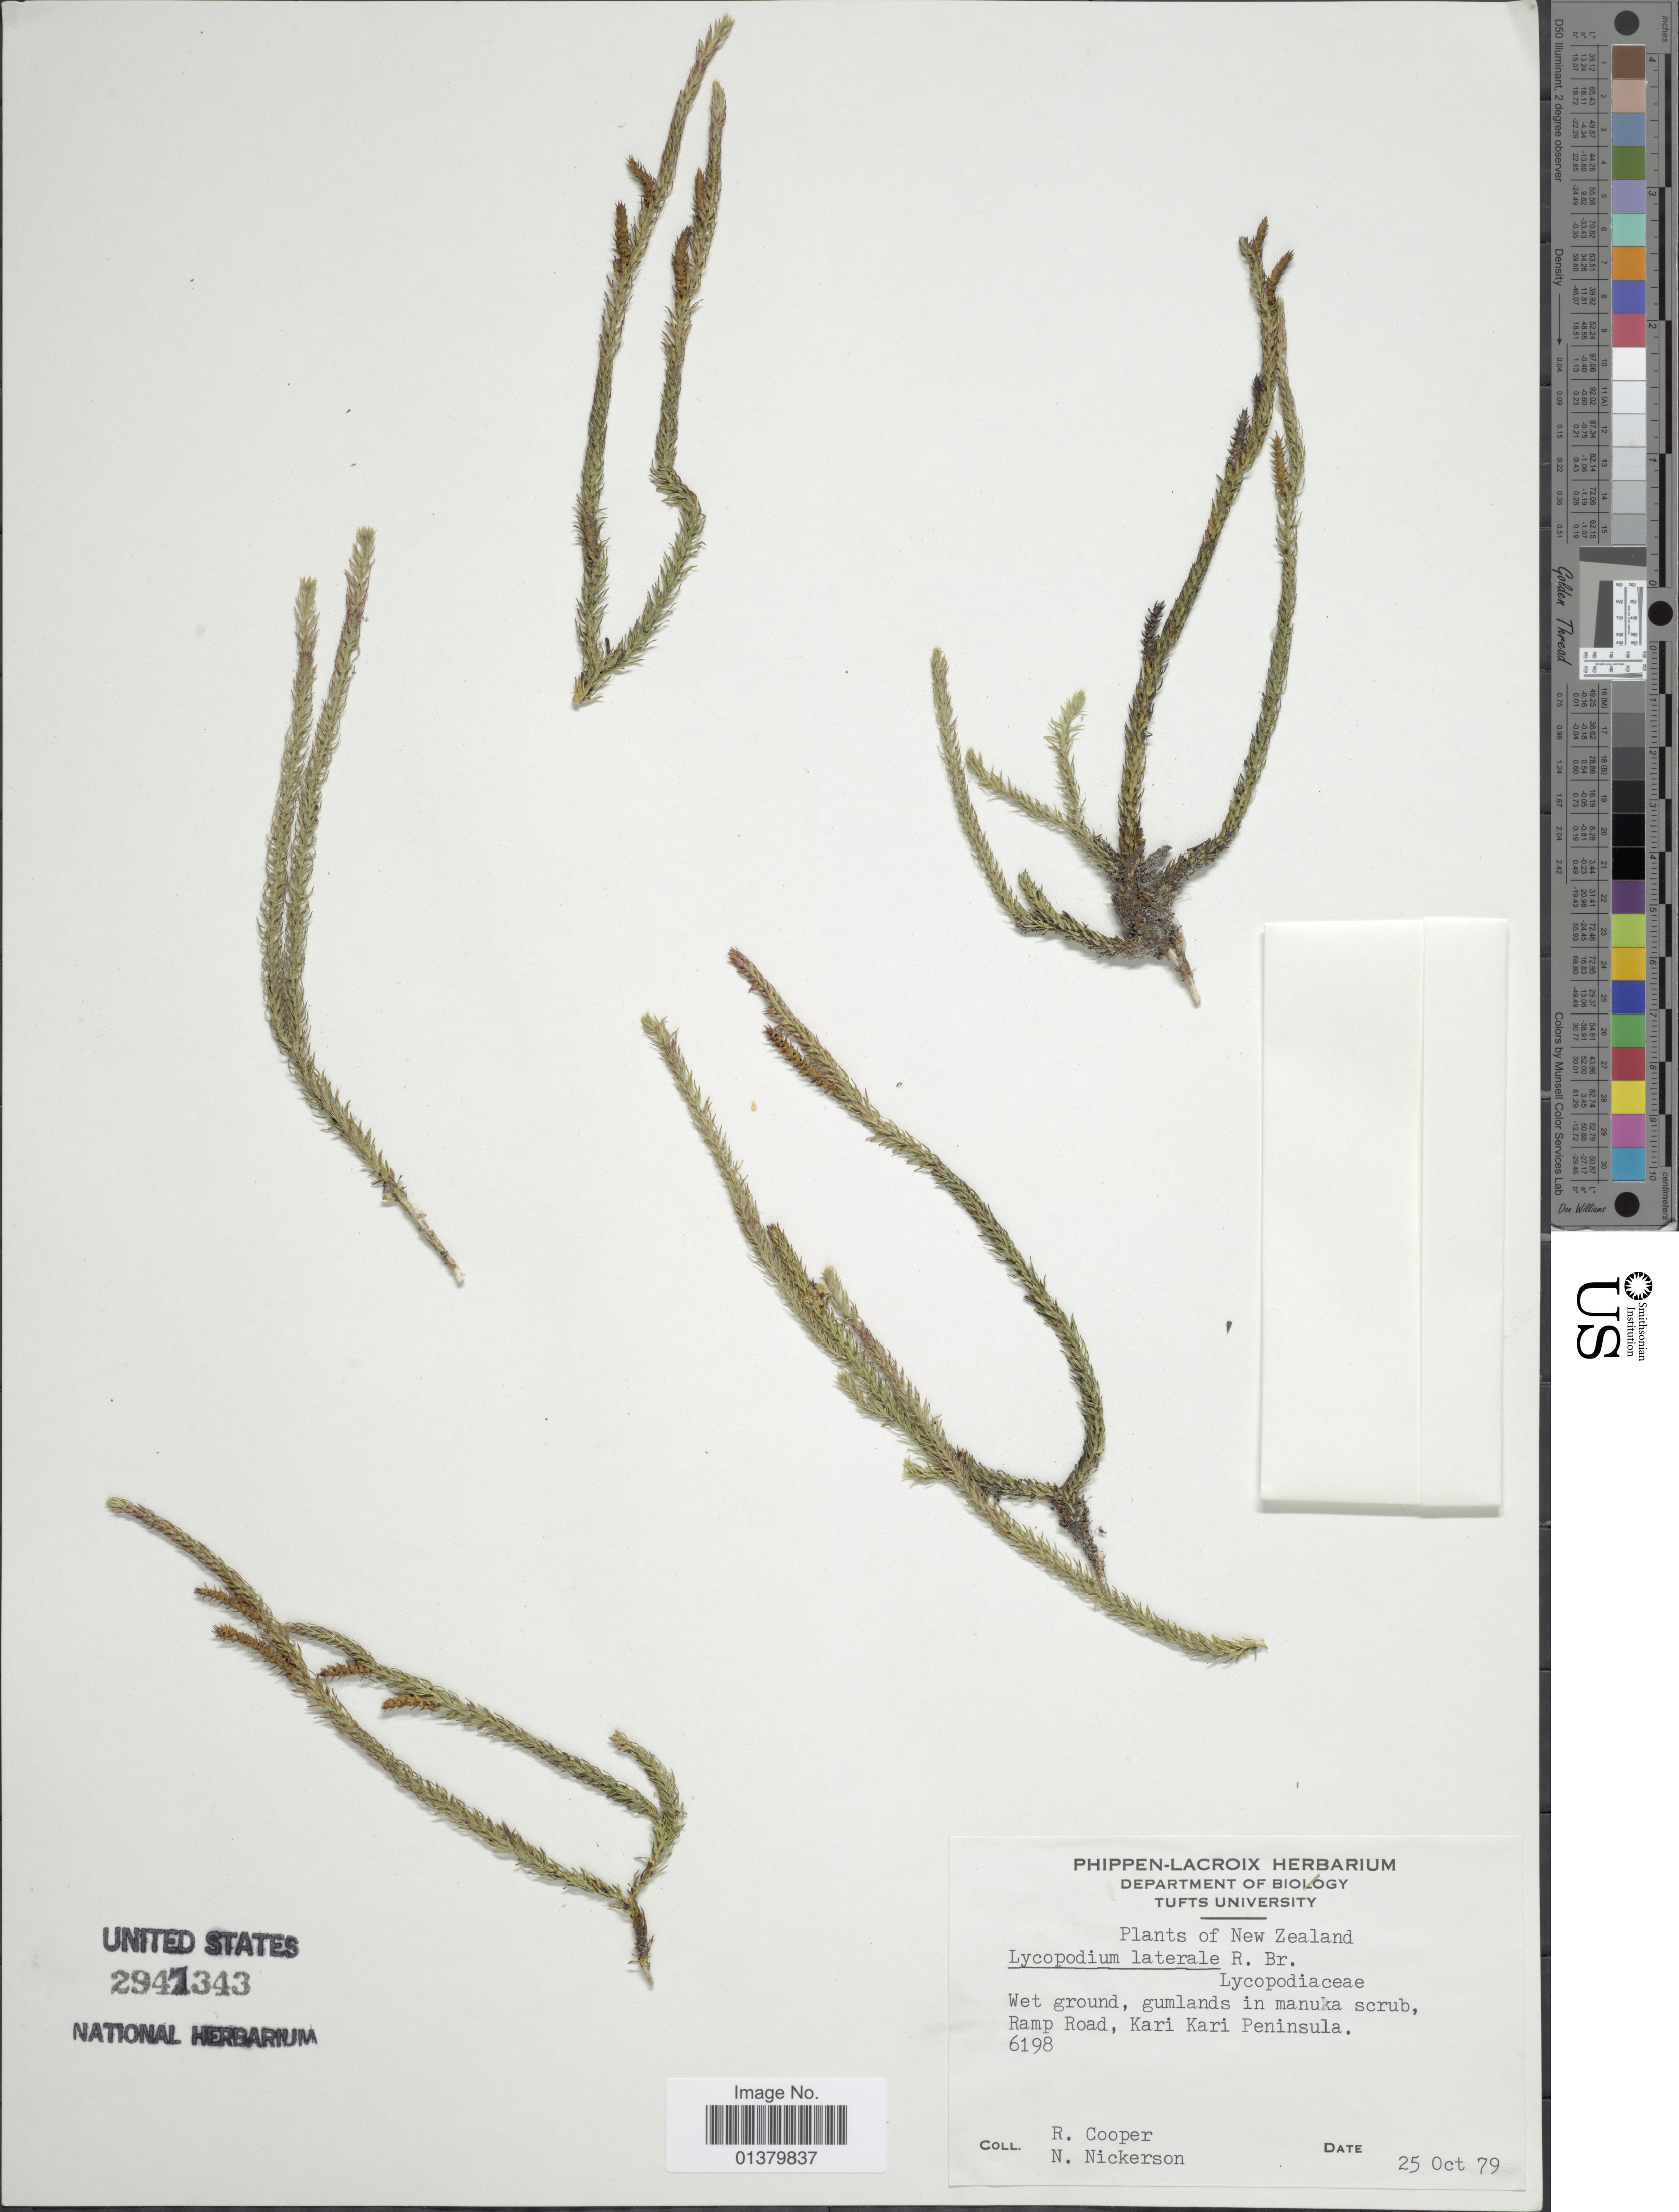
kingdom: Plantae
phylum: Tracheophyta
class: Lycopodiopsida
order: Lycopodiales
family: Lycopodiaceae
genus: Lateristachys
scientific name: Lateristachys lateralis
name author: (R. Br.) Holub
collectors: R. Cooper & N. Nickerson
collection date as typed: Transcribed d/m/y: 25/10/79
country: New Zealand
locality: Ramp Road, Kari Kari Peninsula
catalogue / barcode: US 2941343